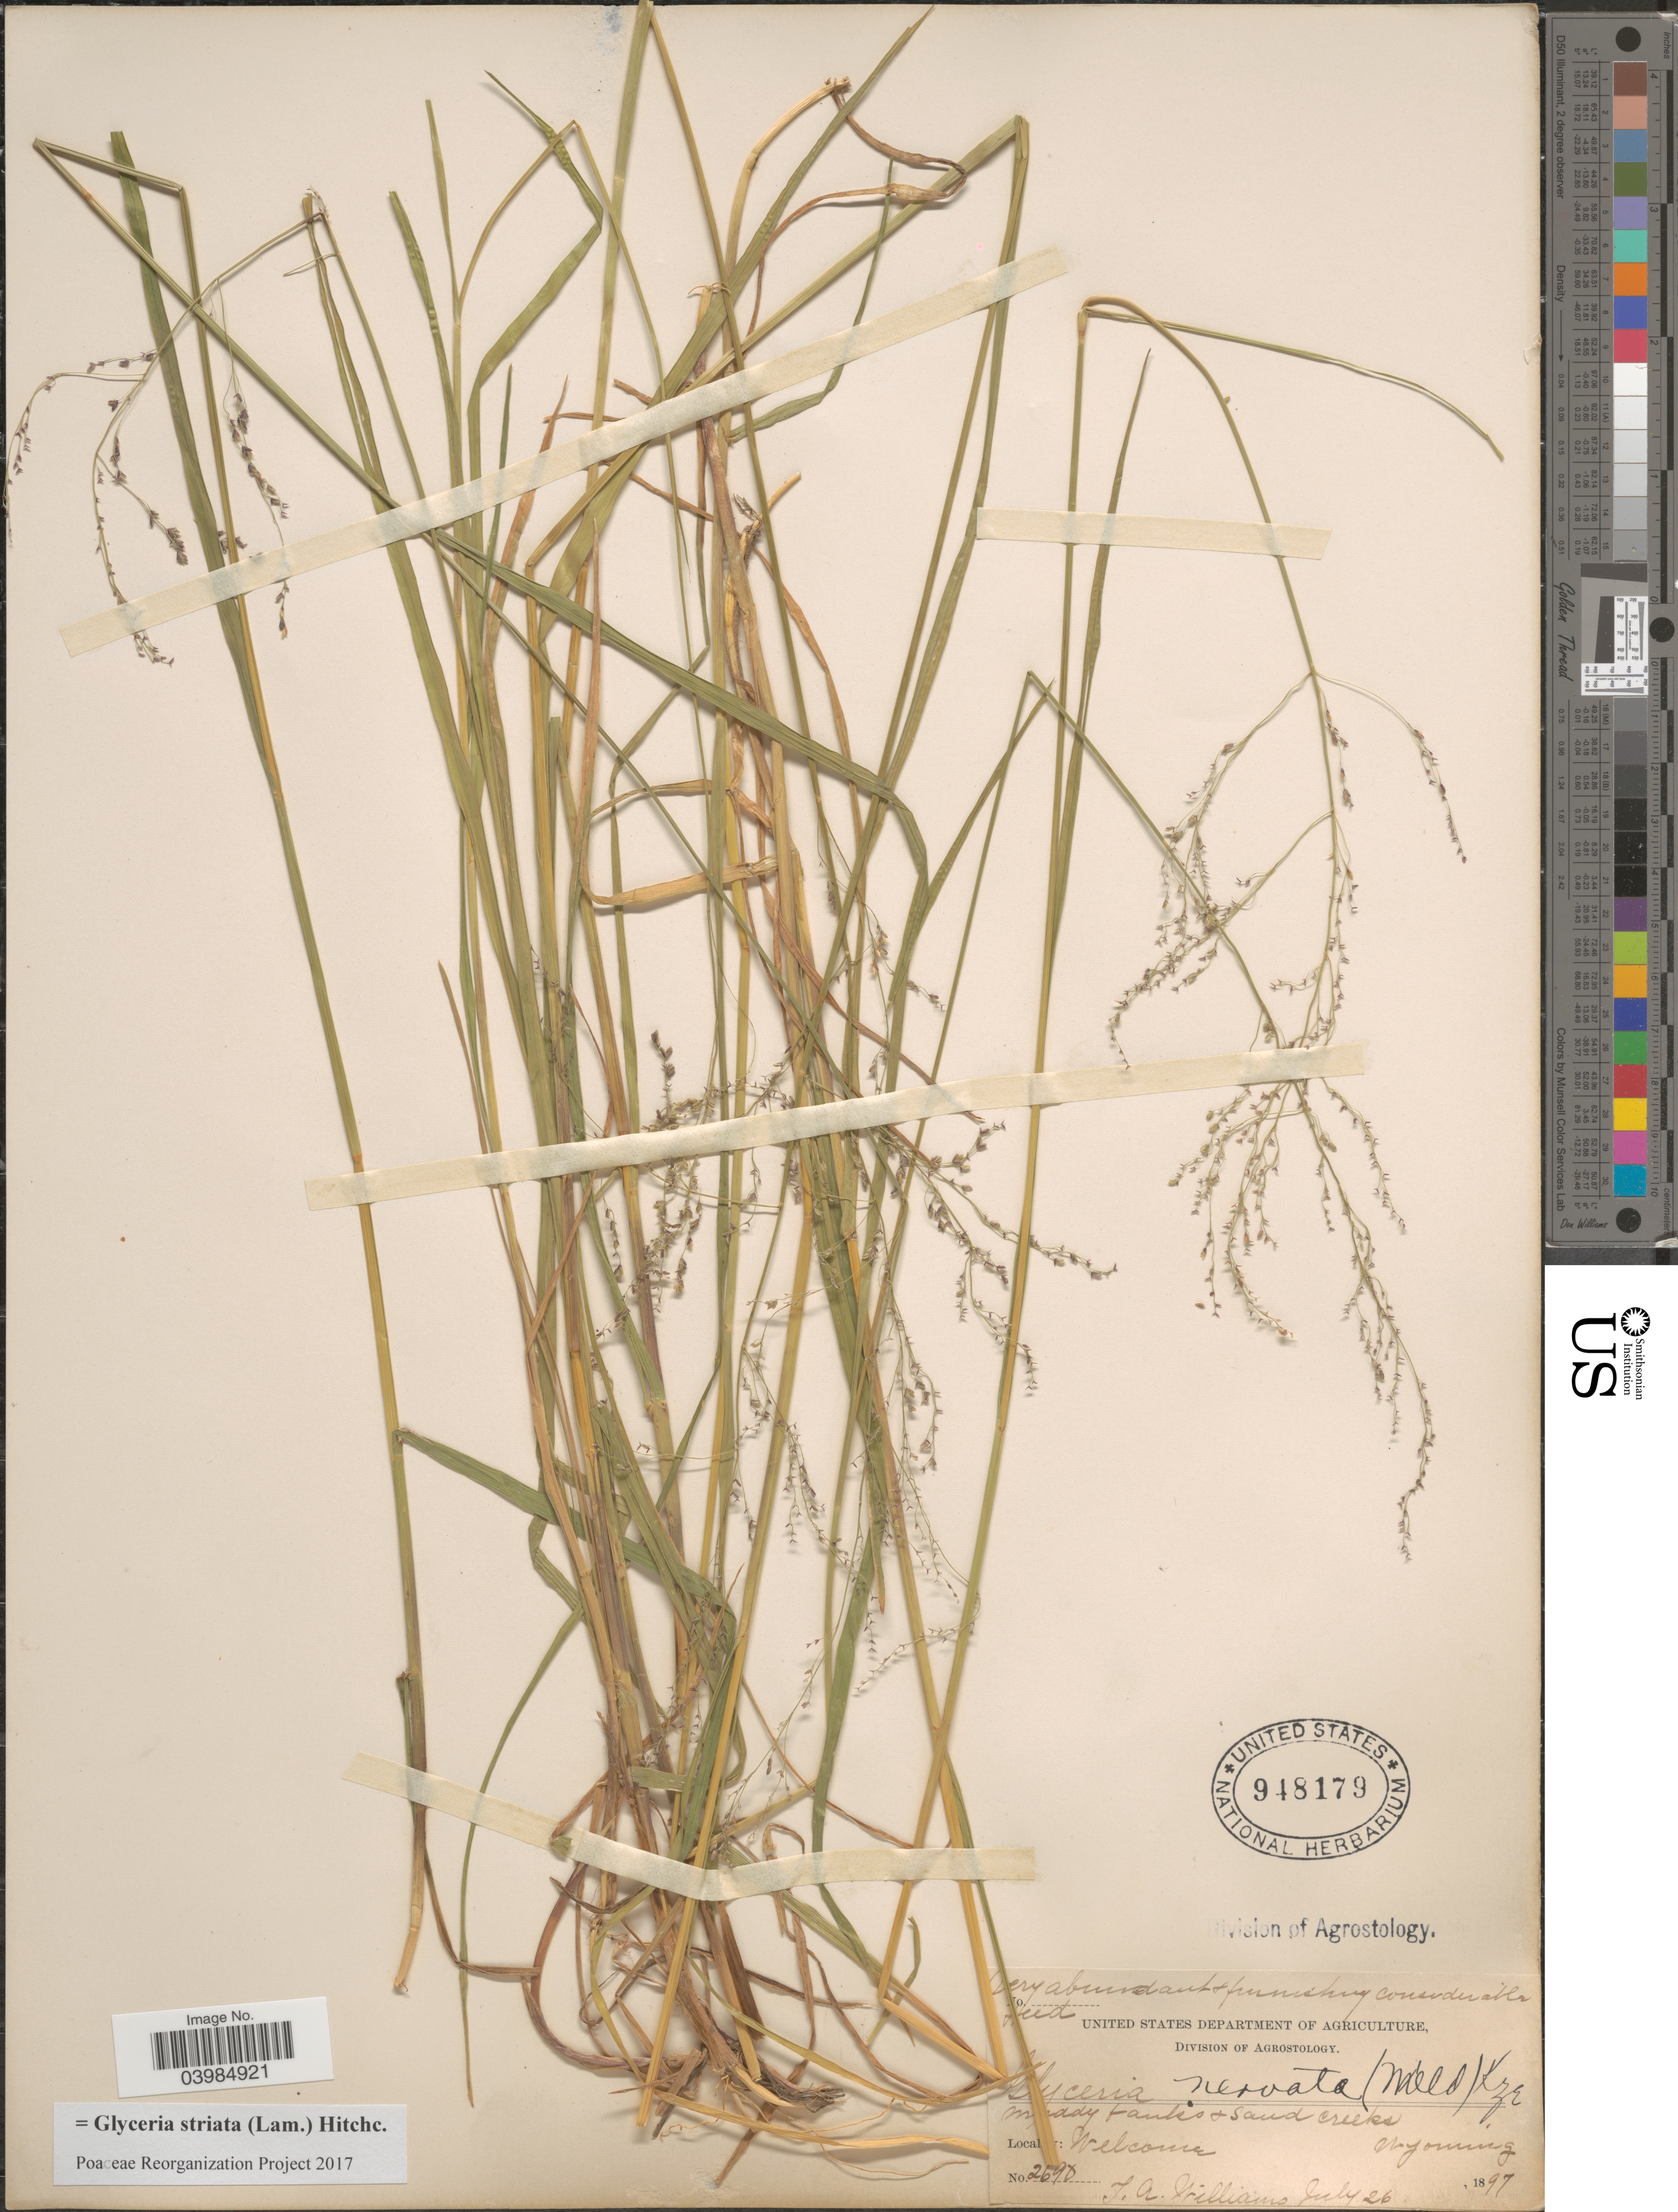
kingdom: Plantae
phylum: Tracheophyta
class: Liliopsida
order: Poales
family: Poaceae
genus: Glyceria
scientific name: Glyceria striata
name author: (Lam.) Hitchc.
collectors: T. A. Williams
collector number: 2690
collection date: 1897-07-26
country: United States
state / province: Wyoming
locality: Welcome.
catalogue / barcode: US 948179